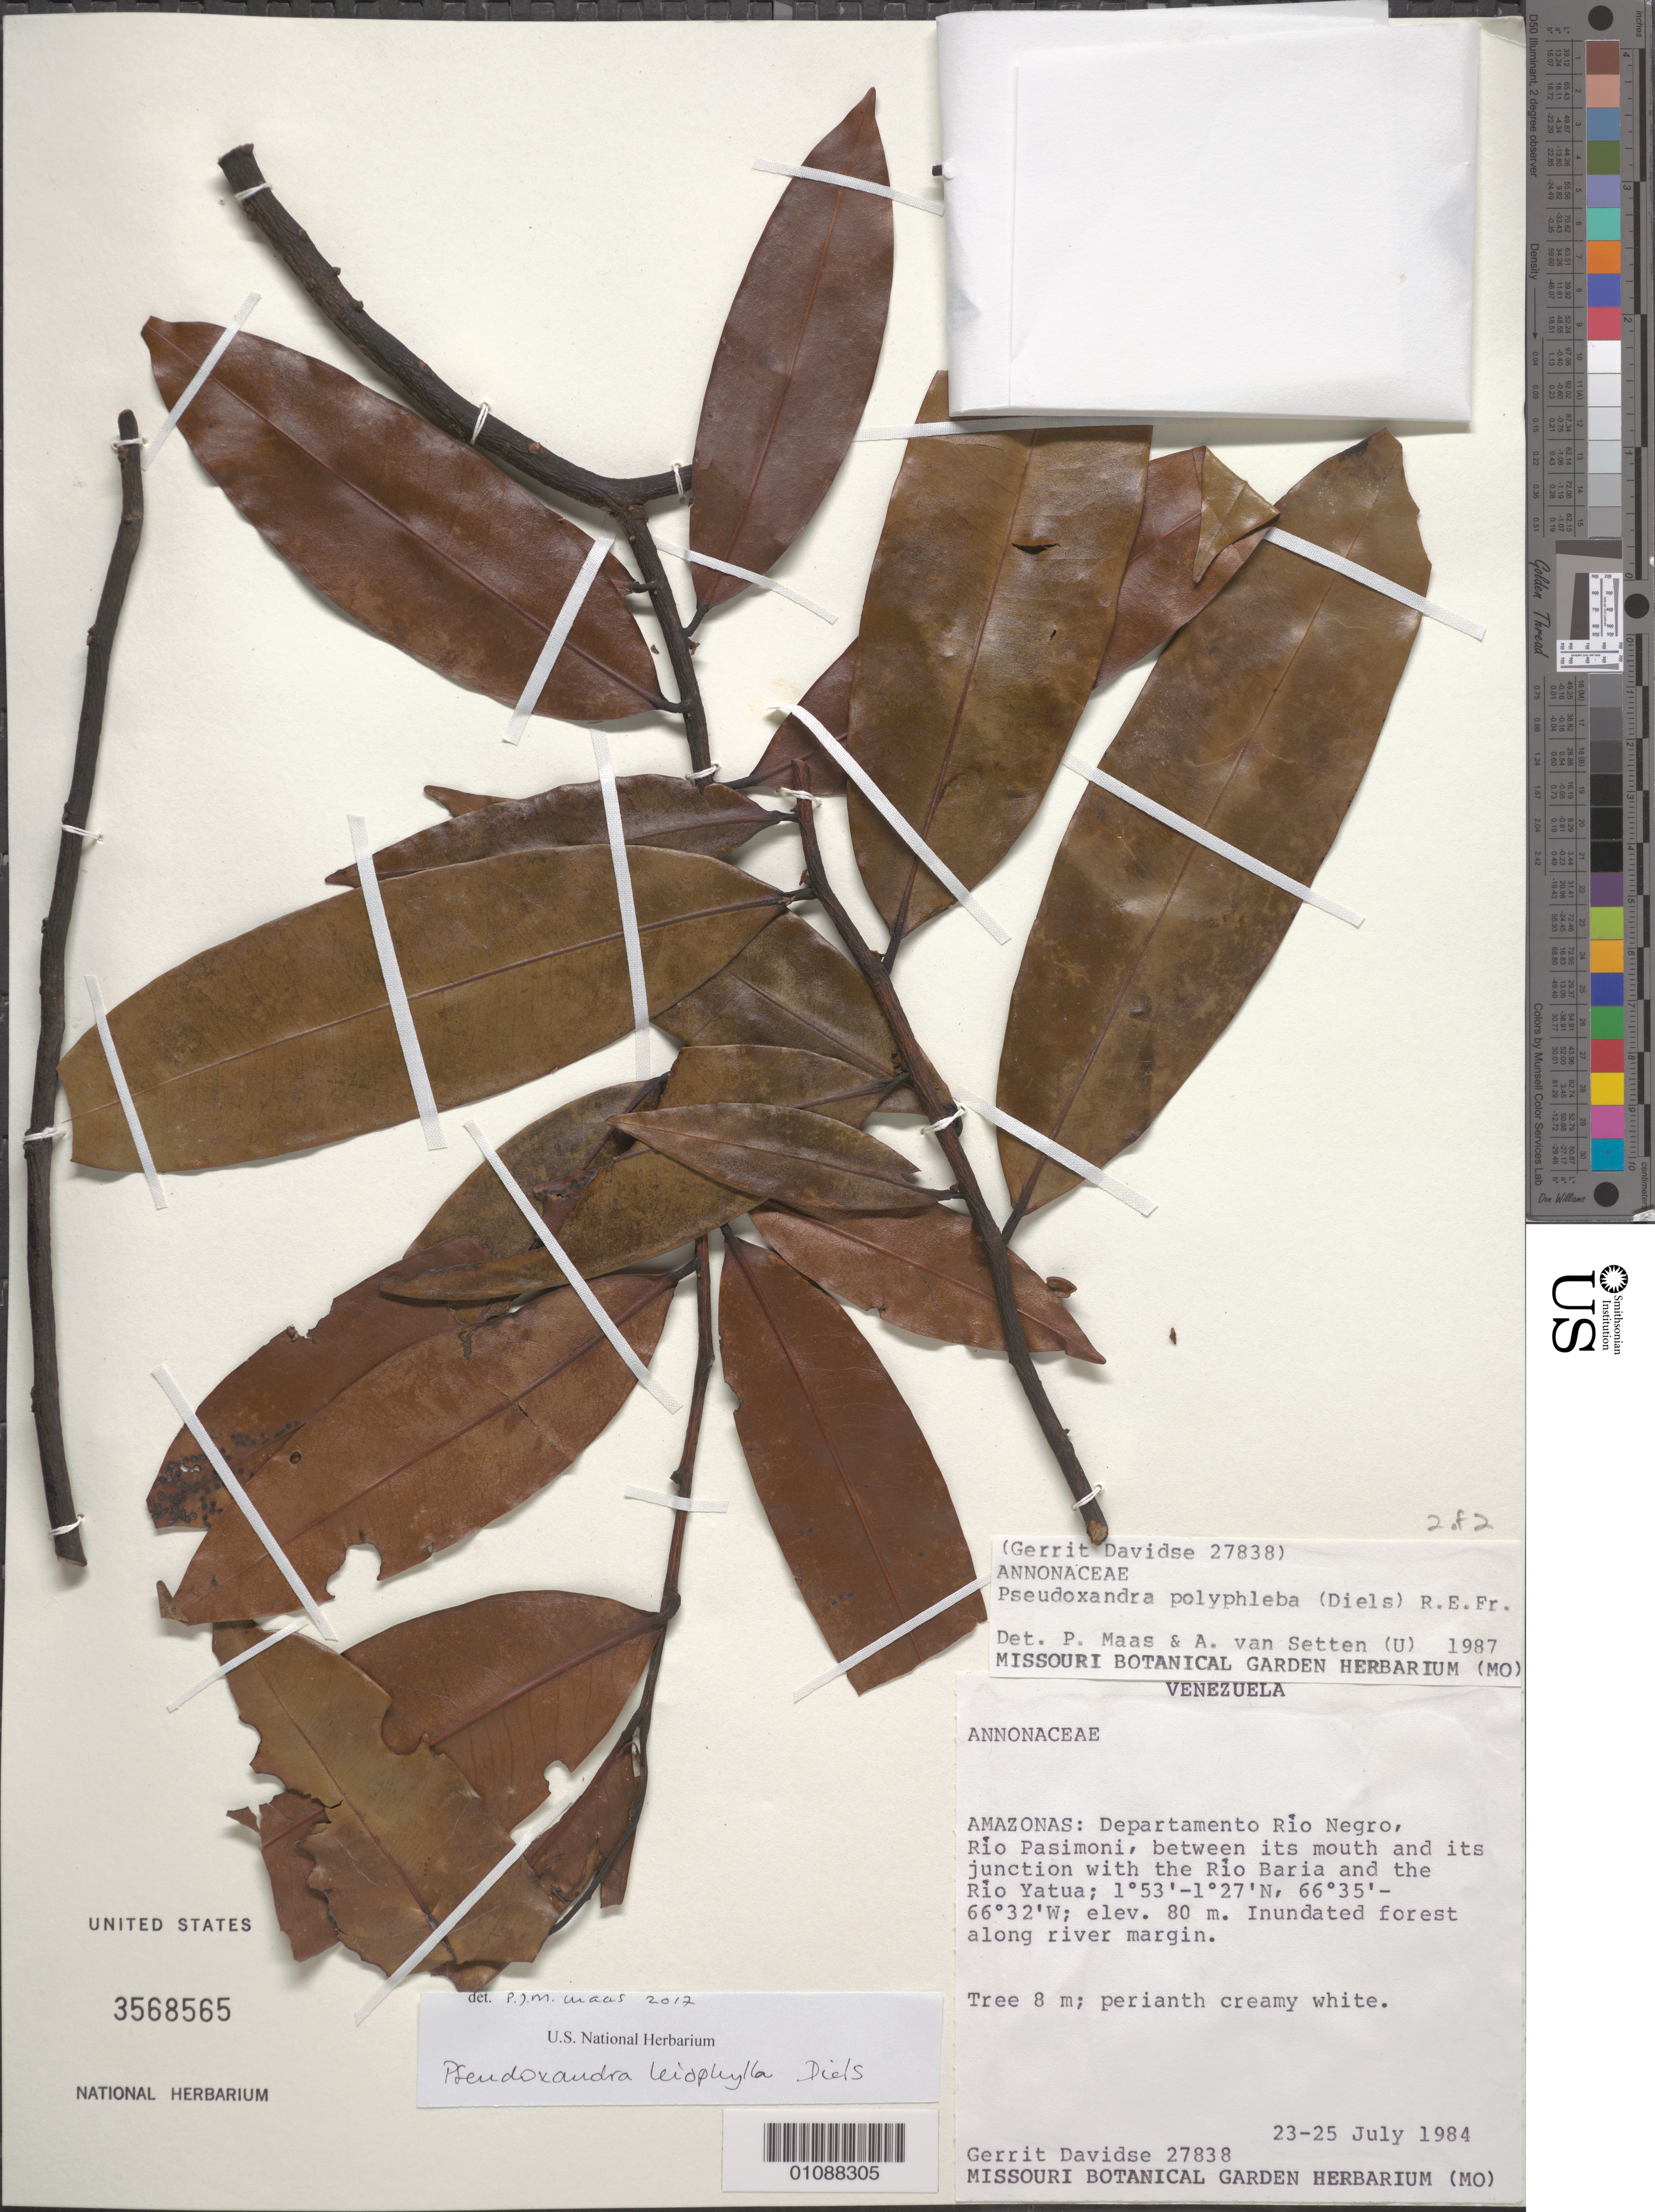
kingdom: Plantae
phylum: Tracheophyta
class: Magnoliopsida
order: Magnoliales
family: Annonaceae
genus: Pseudoxandra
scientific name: Pseudoxandra leiophylla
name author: (Diels) R.E. Fr.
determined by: Maas, P. J. M., Curator of the herbarium (U), Nationaal Herbarium Nederland (NETHERLANDS)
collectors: G. Davidse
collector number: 27838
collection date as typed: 23-Jul-84 to 25-Jul-84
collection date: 1984-07-23/1984-07-25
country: Venezuela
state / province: Amazonas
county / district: Río Negro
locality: Río Pasimoni, between mouth and junction with Río Baria and Río Yatua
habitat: Inundated forest along river margin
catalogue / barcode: US 3568565